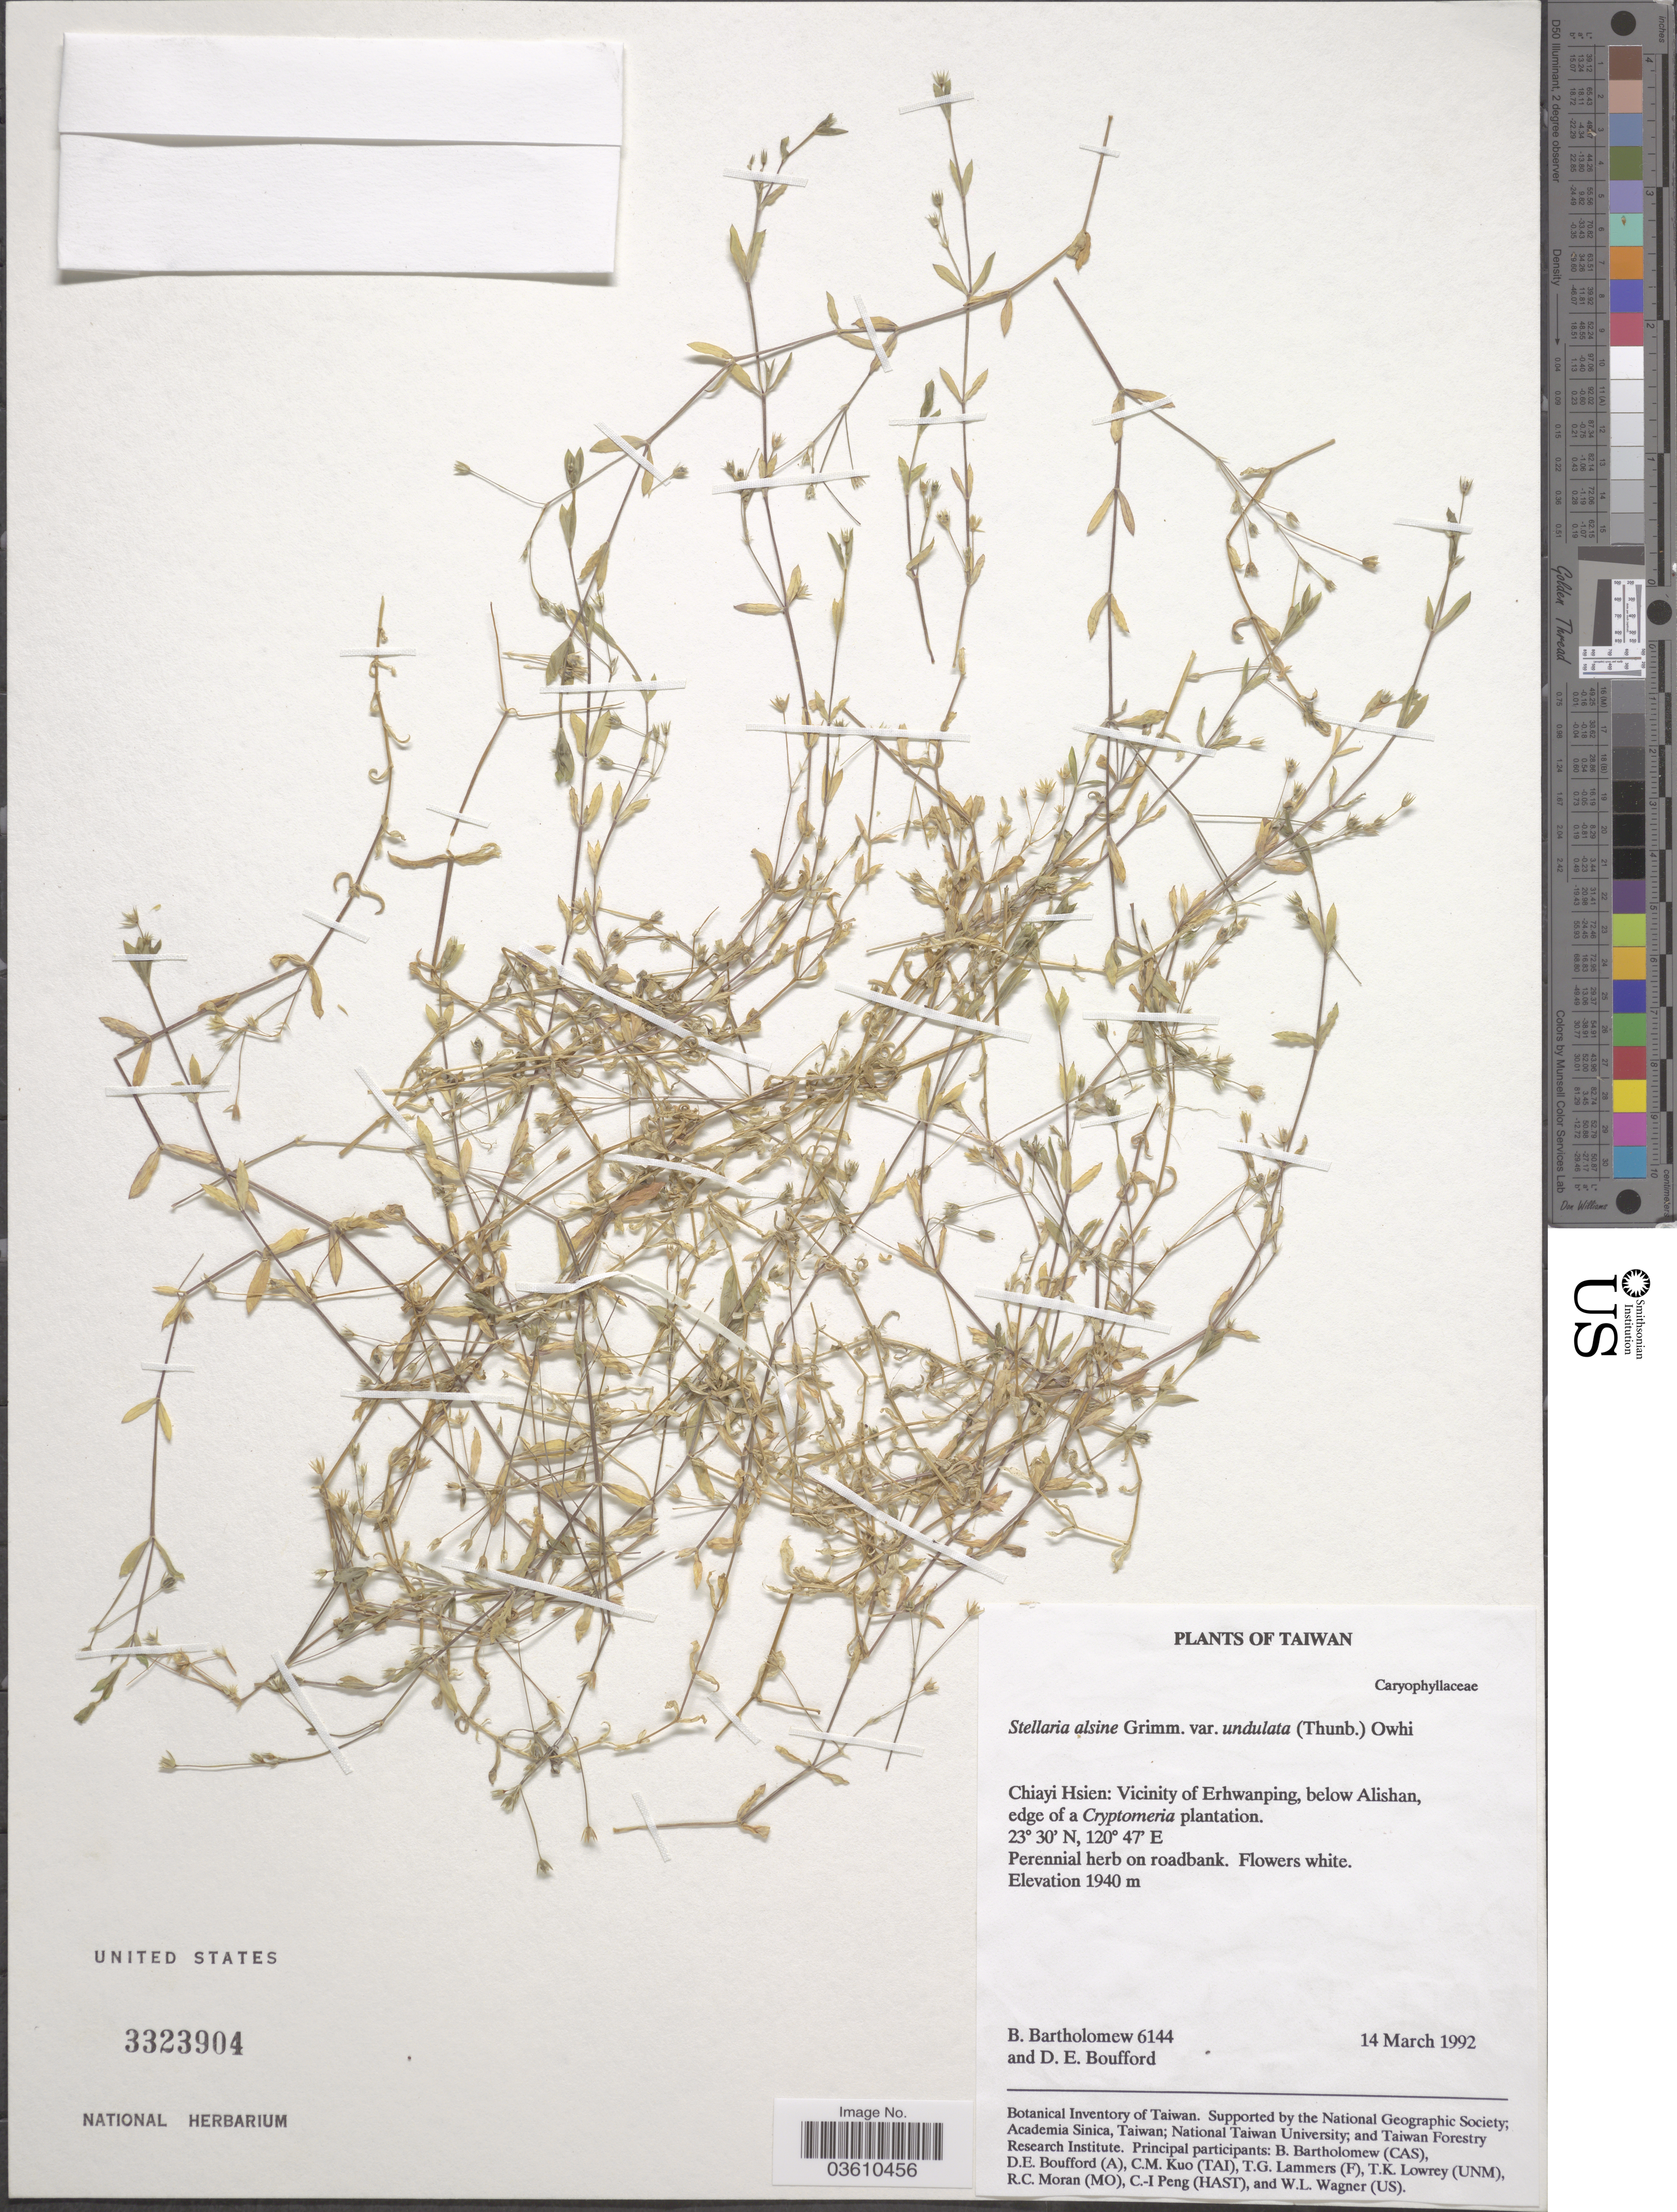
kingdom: Plantae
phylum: Tracheophyta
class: Magnoliopsida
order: Caryophyllales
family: Caryophyllaceae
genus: Stellaria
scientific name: Stellaria alsinoides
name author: Boiss. & Buhse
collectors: B. Bartholomew & D. E. Boufford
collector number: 6144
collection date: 1992-03-14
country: Taiwan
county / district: Chiayi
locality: Chiayi Hsien: Vicinity of Erhwanping, below Alishan.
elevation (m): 1940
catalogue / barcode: US 3323904